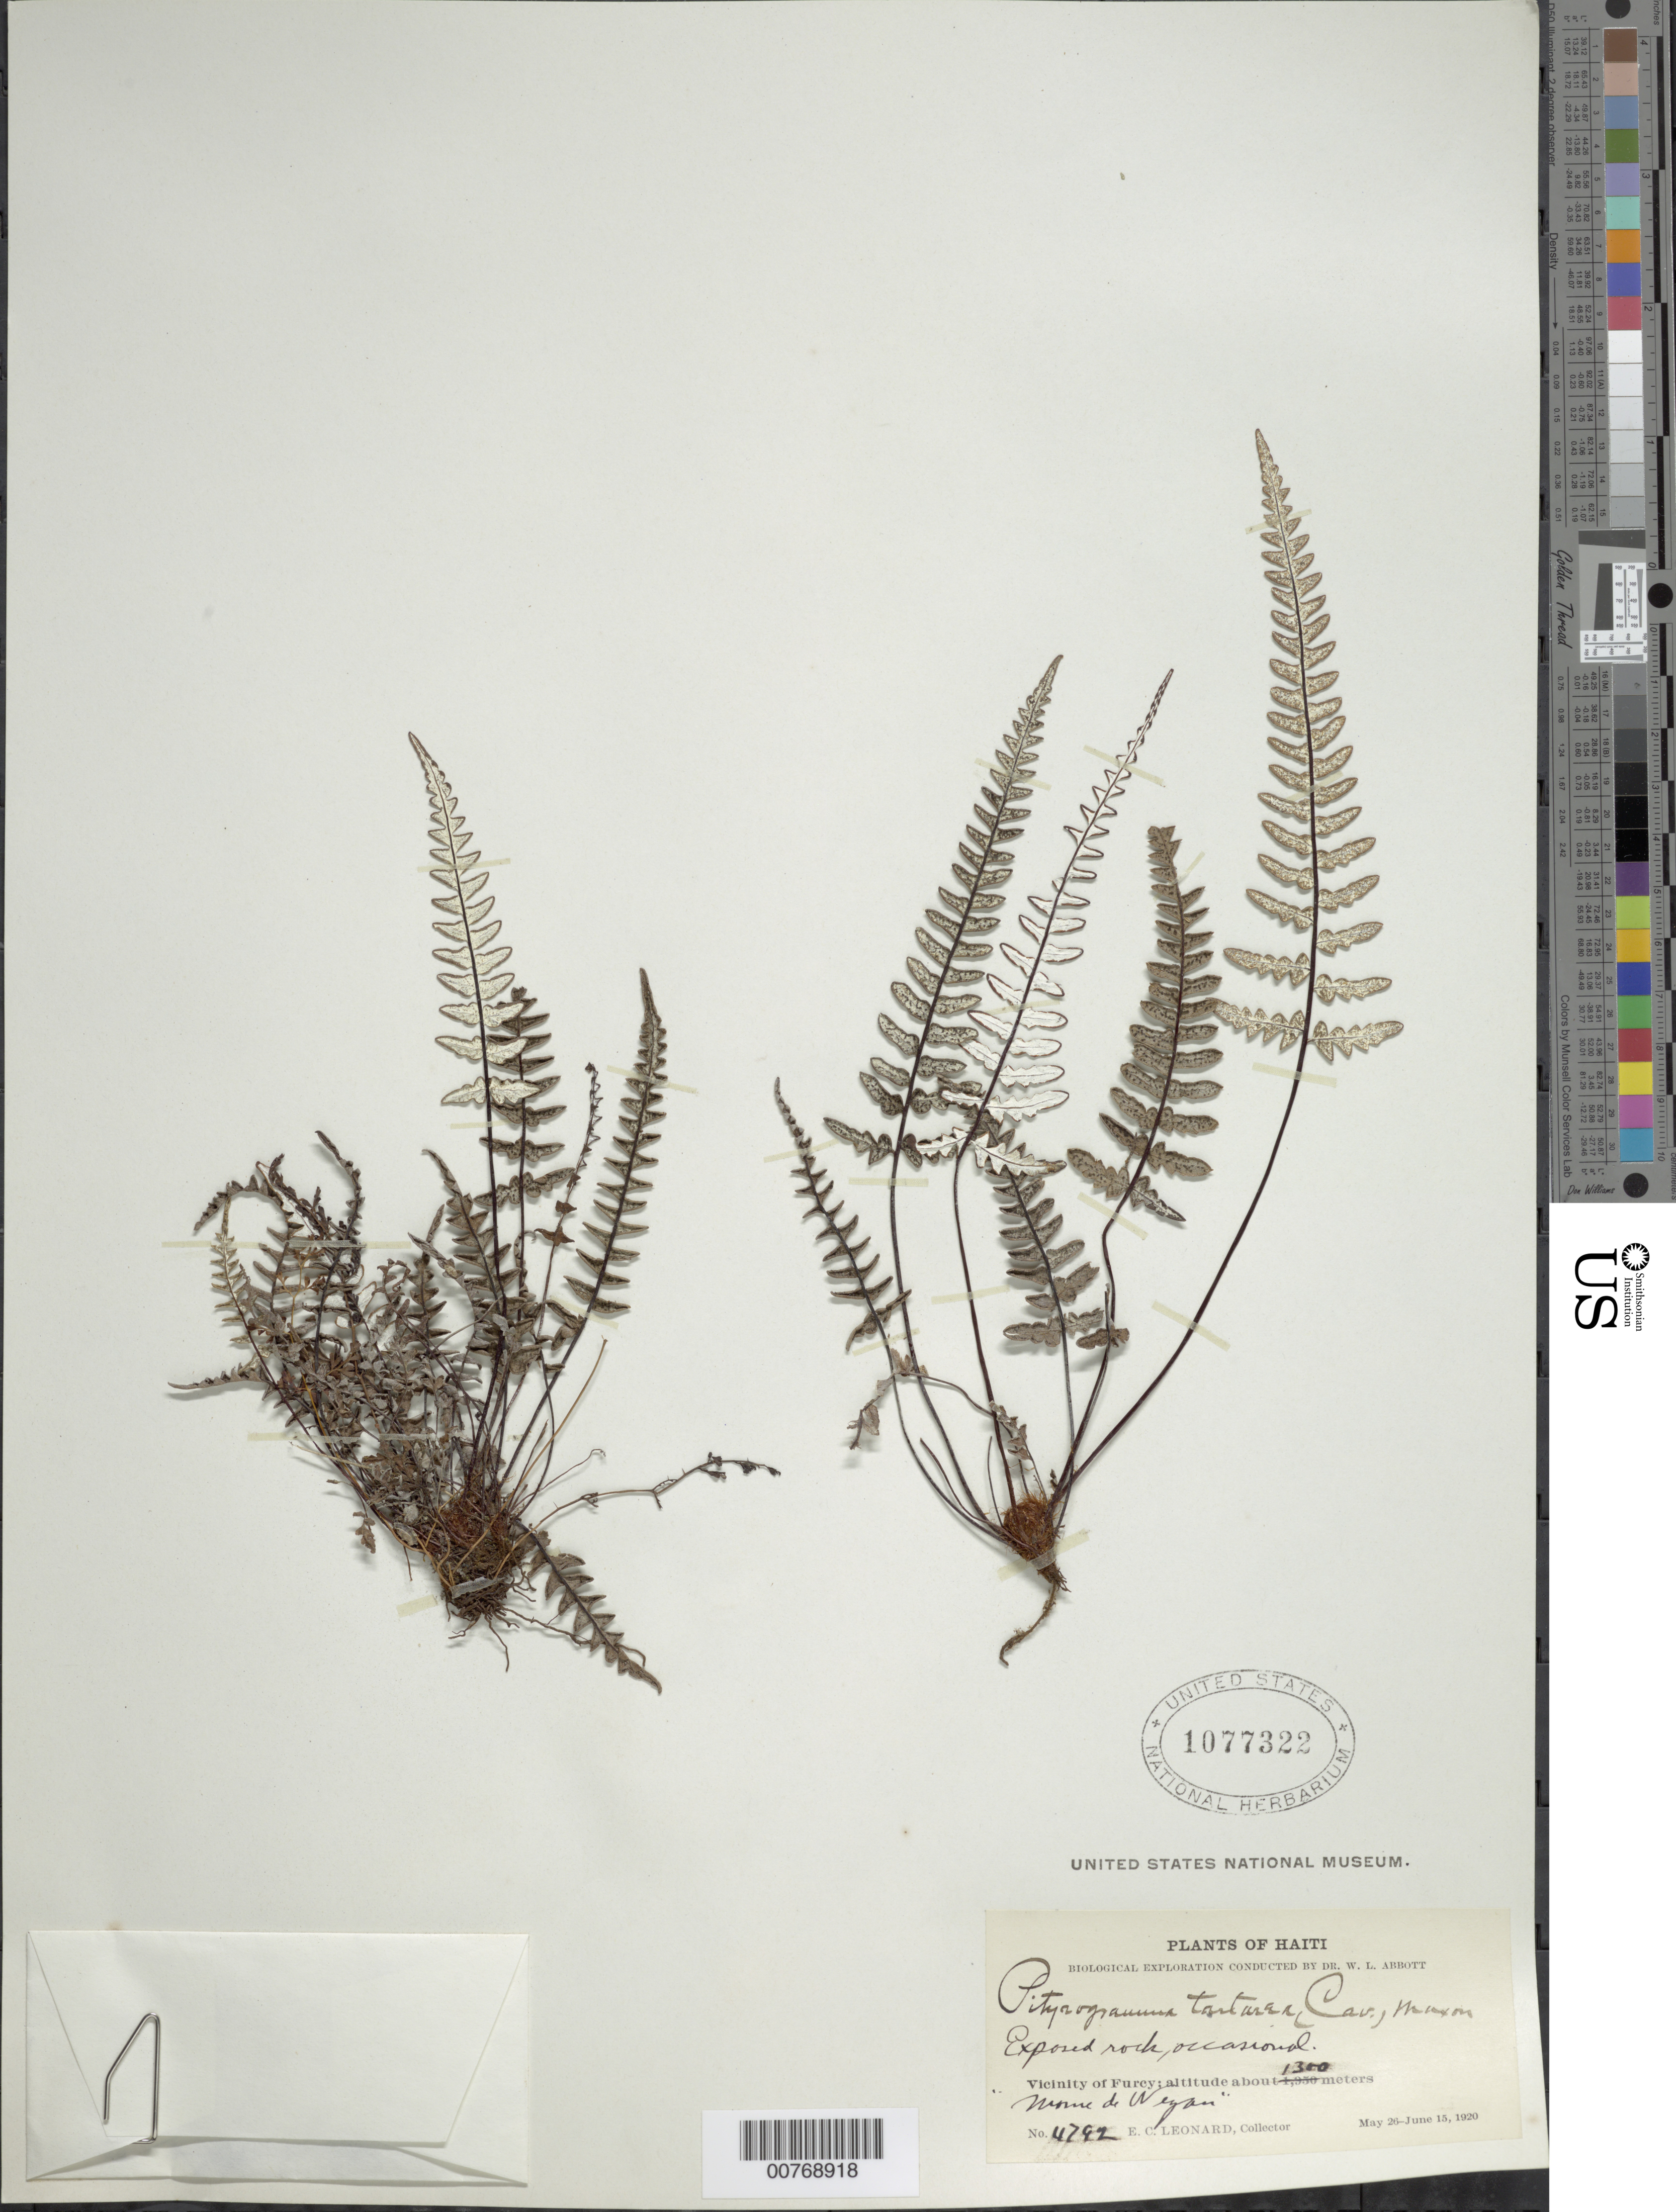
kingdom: Plantae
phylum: Tracheophyta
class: Polypodiopsida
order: Polypodiales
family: Pteridaceae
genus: Pityrogramma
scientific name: Pityrogramma ebenea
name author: (L.) Proctor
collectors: E. C. Leonard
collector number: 4792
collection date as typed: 26 May 1920 15 Jun 1920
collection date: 1920-05-26/1920-06-15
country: Haiti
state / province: Ouest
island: Hispaniola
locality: Vicinity of Furcy, Morne de Wezan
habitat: Exposed rock, occasional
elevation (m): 1300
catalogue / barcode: US 1077322